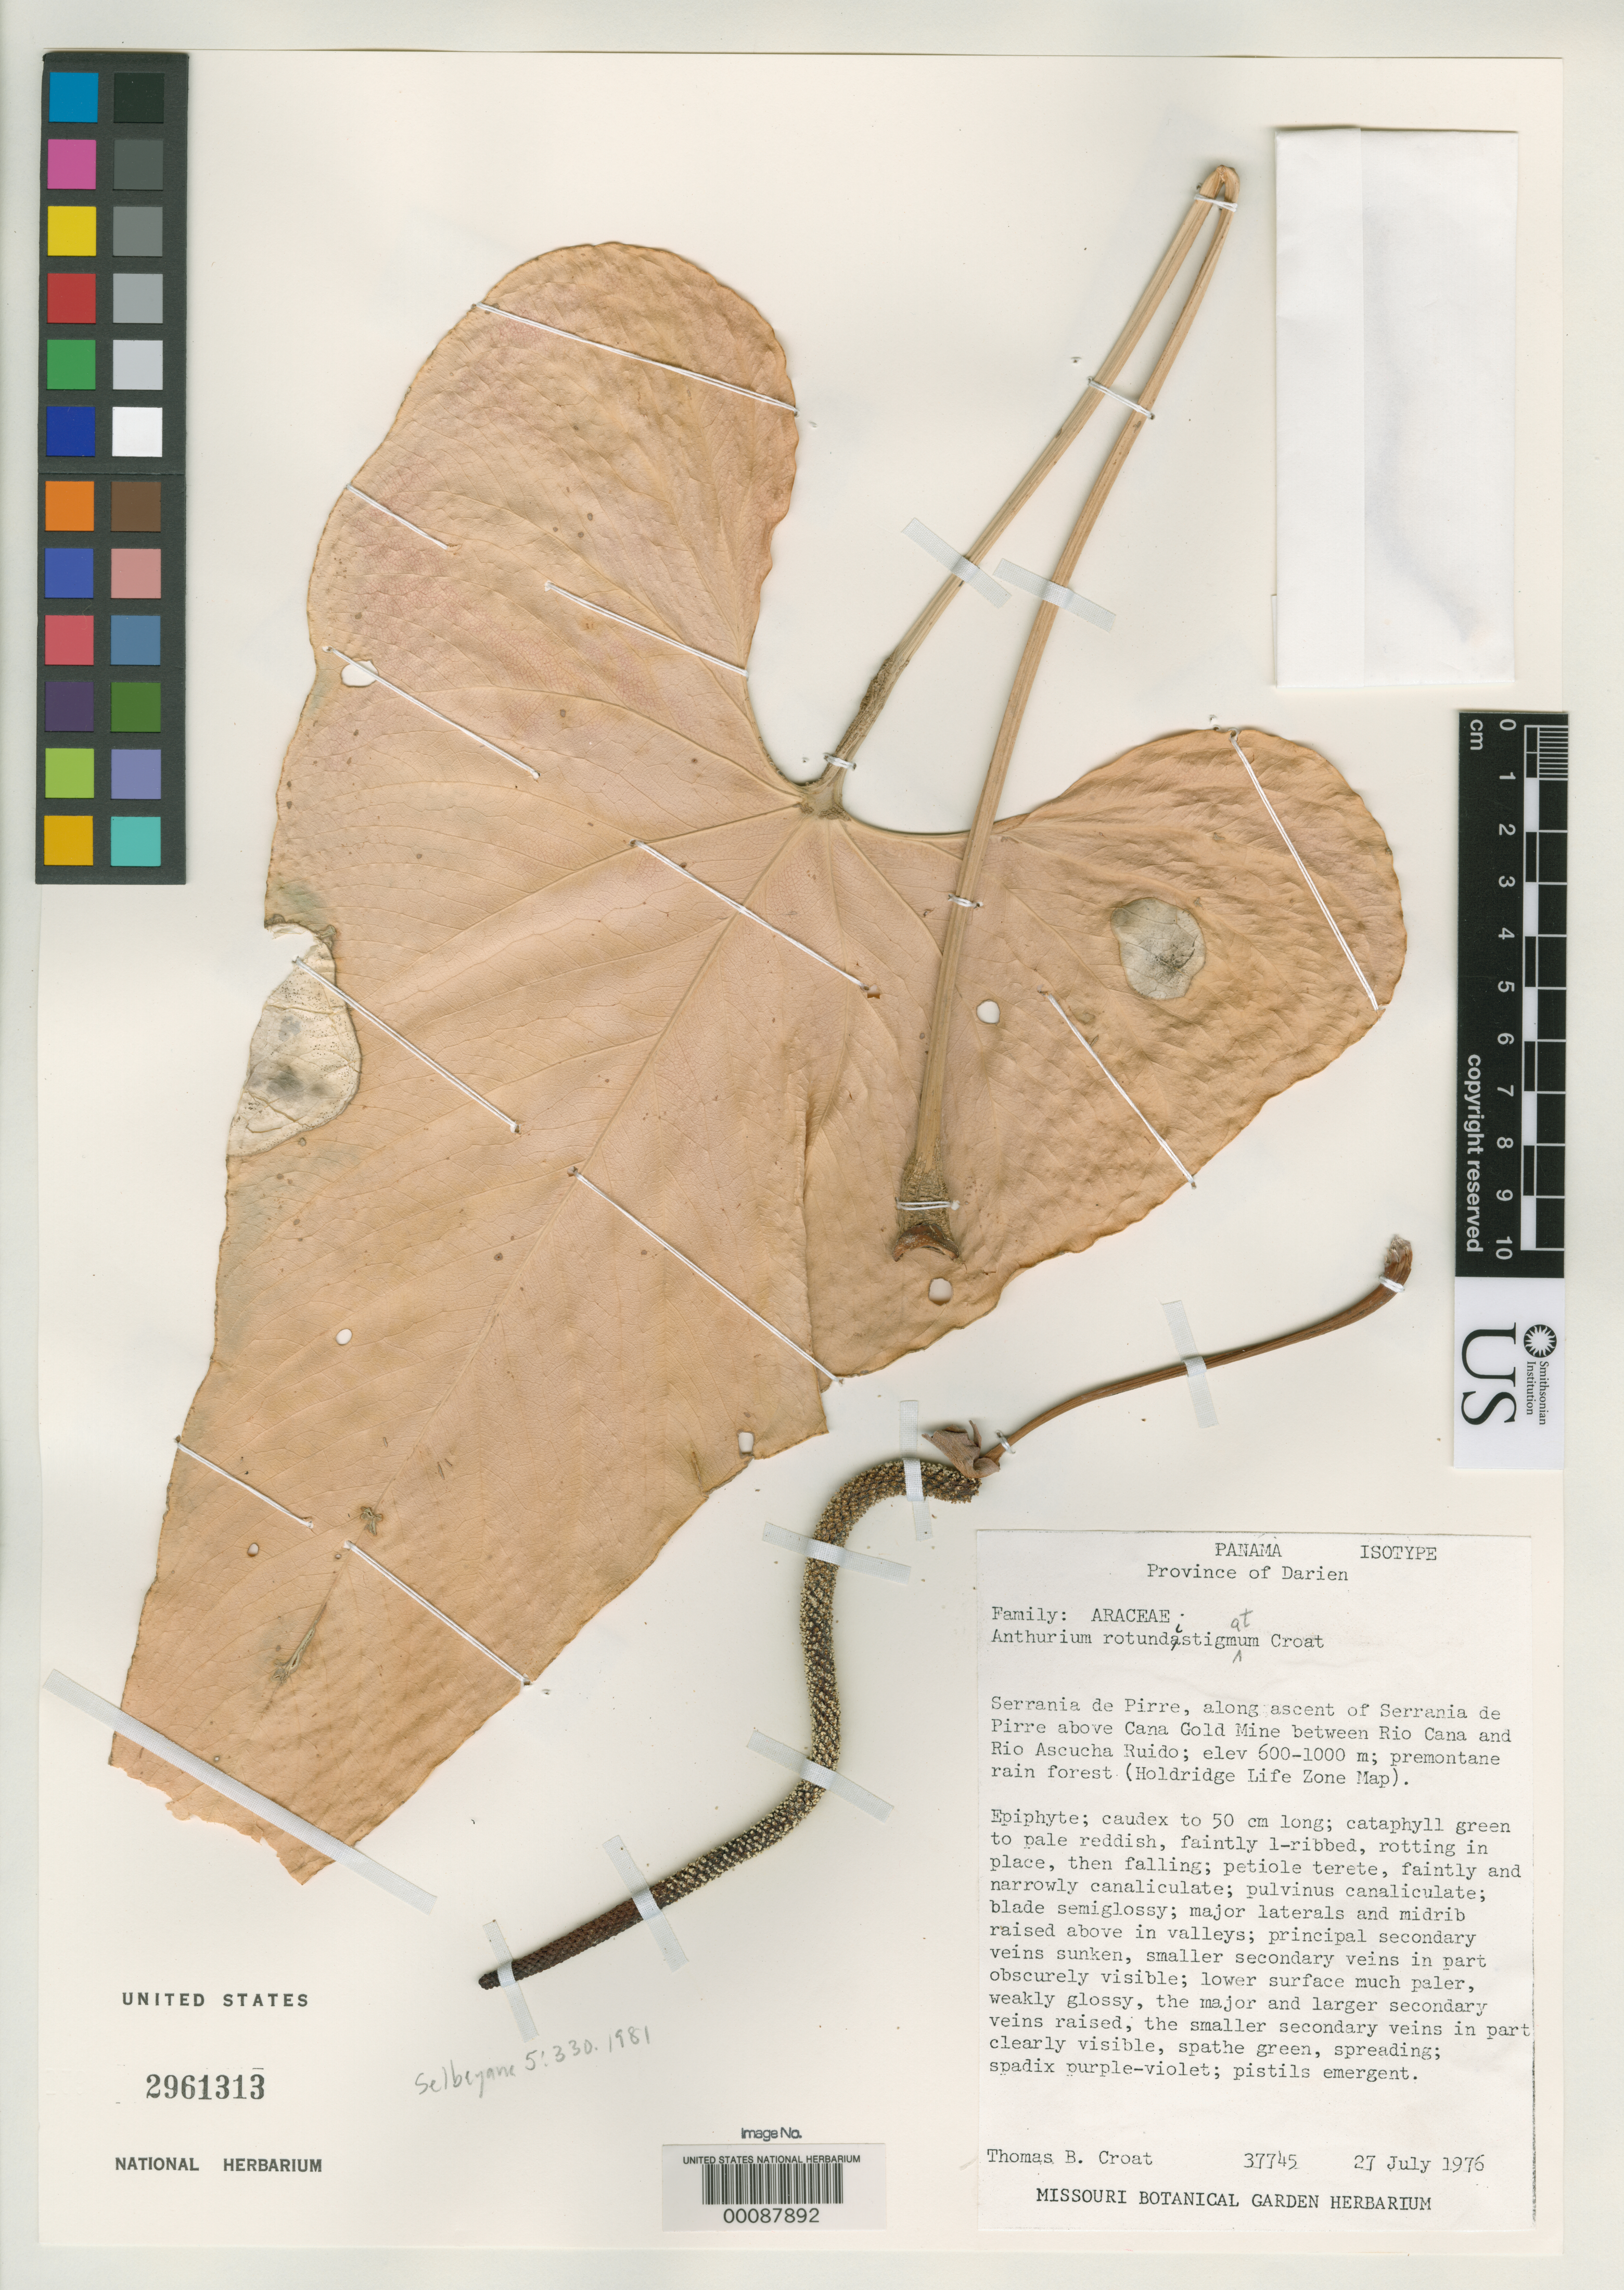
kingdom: Plantae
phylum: Tracheophyta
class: Liliopsida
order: Alismatales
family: Araceae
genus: Anthurium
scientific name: Anthurium rotundistigmatum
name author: Croat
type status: Isotype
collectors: T. B. Croat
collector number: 37745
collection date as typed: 27 Jul 1976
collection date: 1976-07-27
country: Panama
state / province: Darién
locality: Serrania de Pirre, along ascent of Serrania de Pirre above Cana Gold Mine between Rio Cana and Rio Ascucha Ruido.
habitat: Premontane rain forest (Holdridge Life Zone Map)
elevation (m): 600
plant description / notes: "rotundastigmum" in error on label.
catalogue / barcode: US 2961313